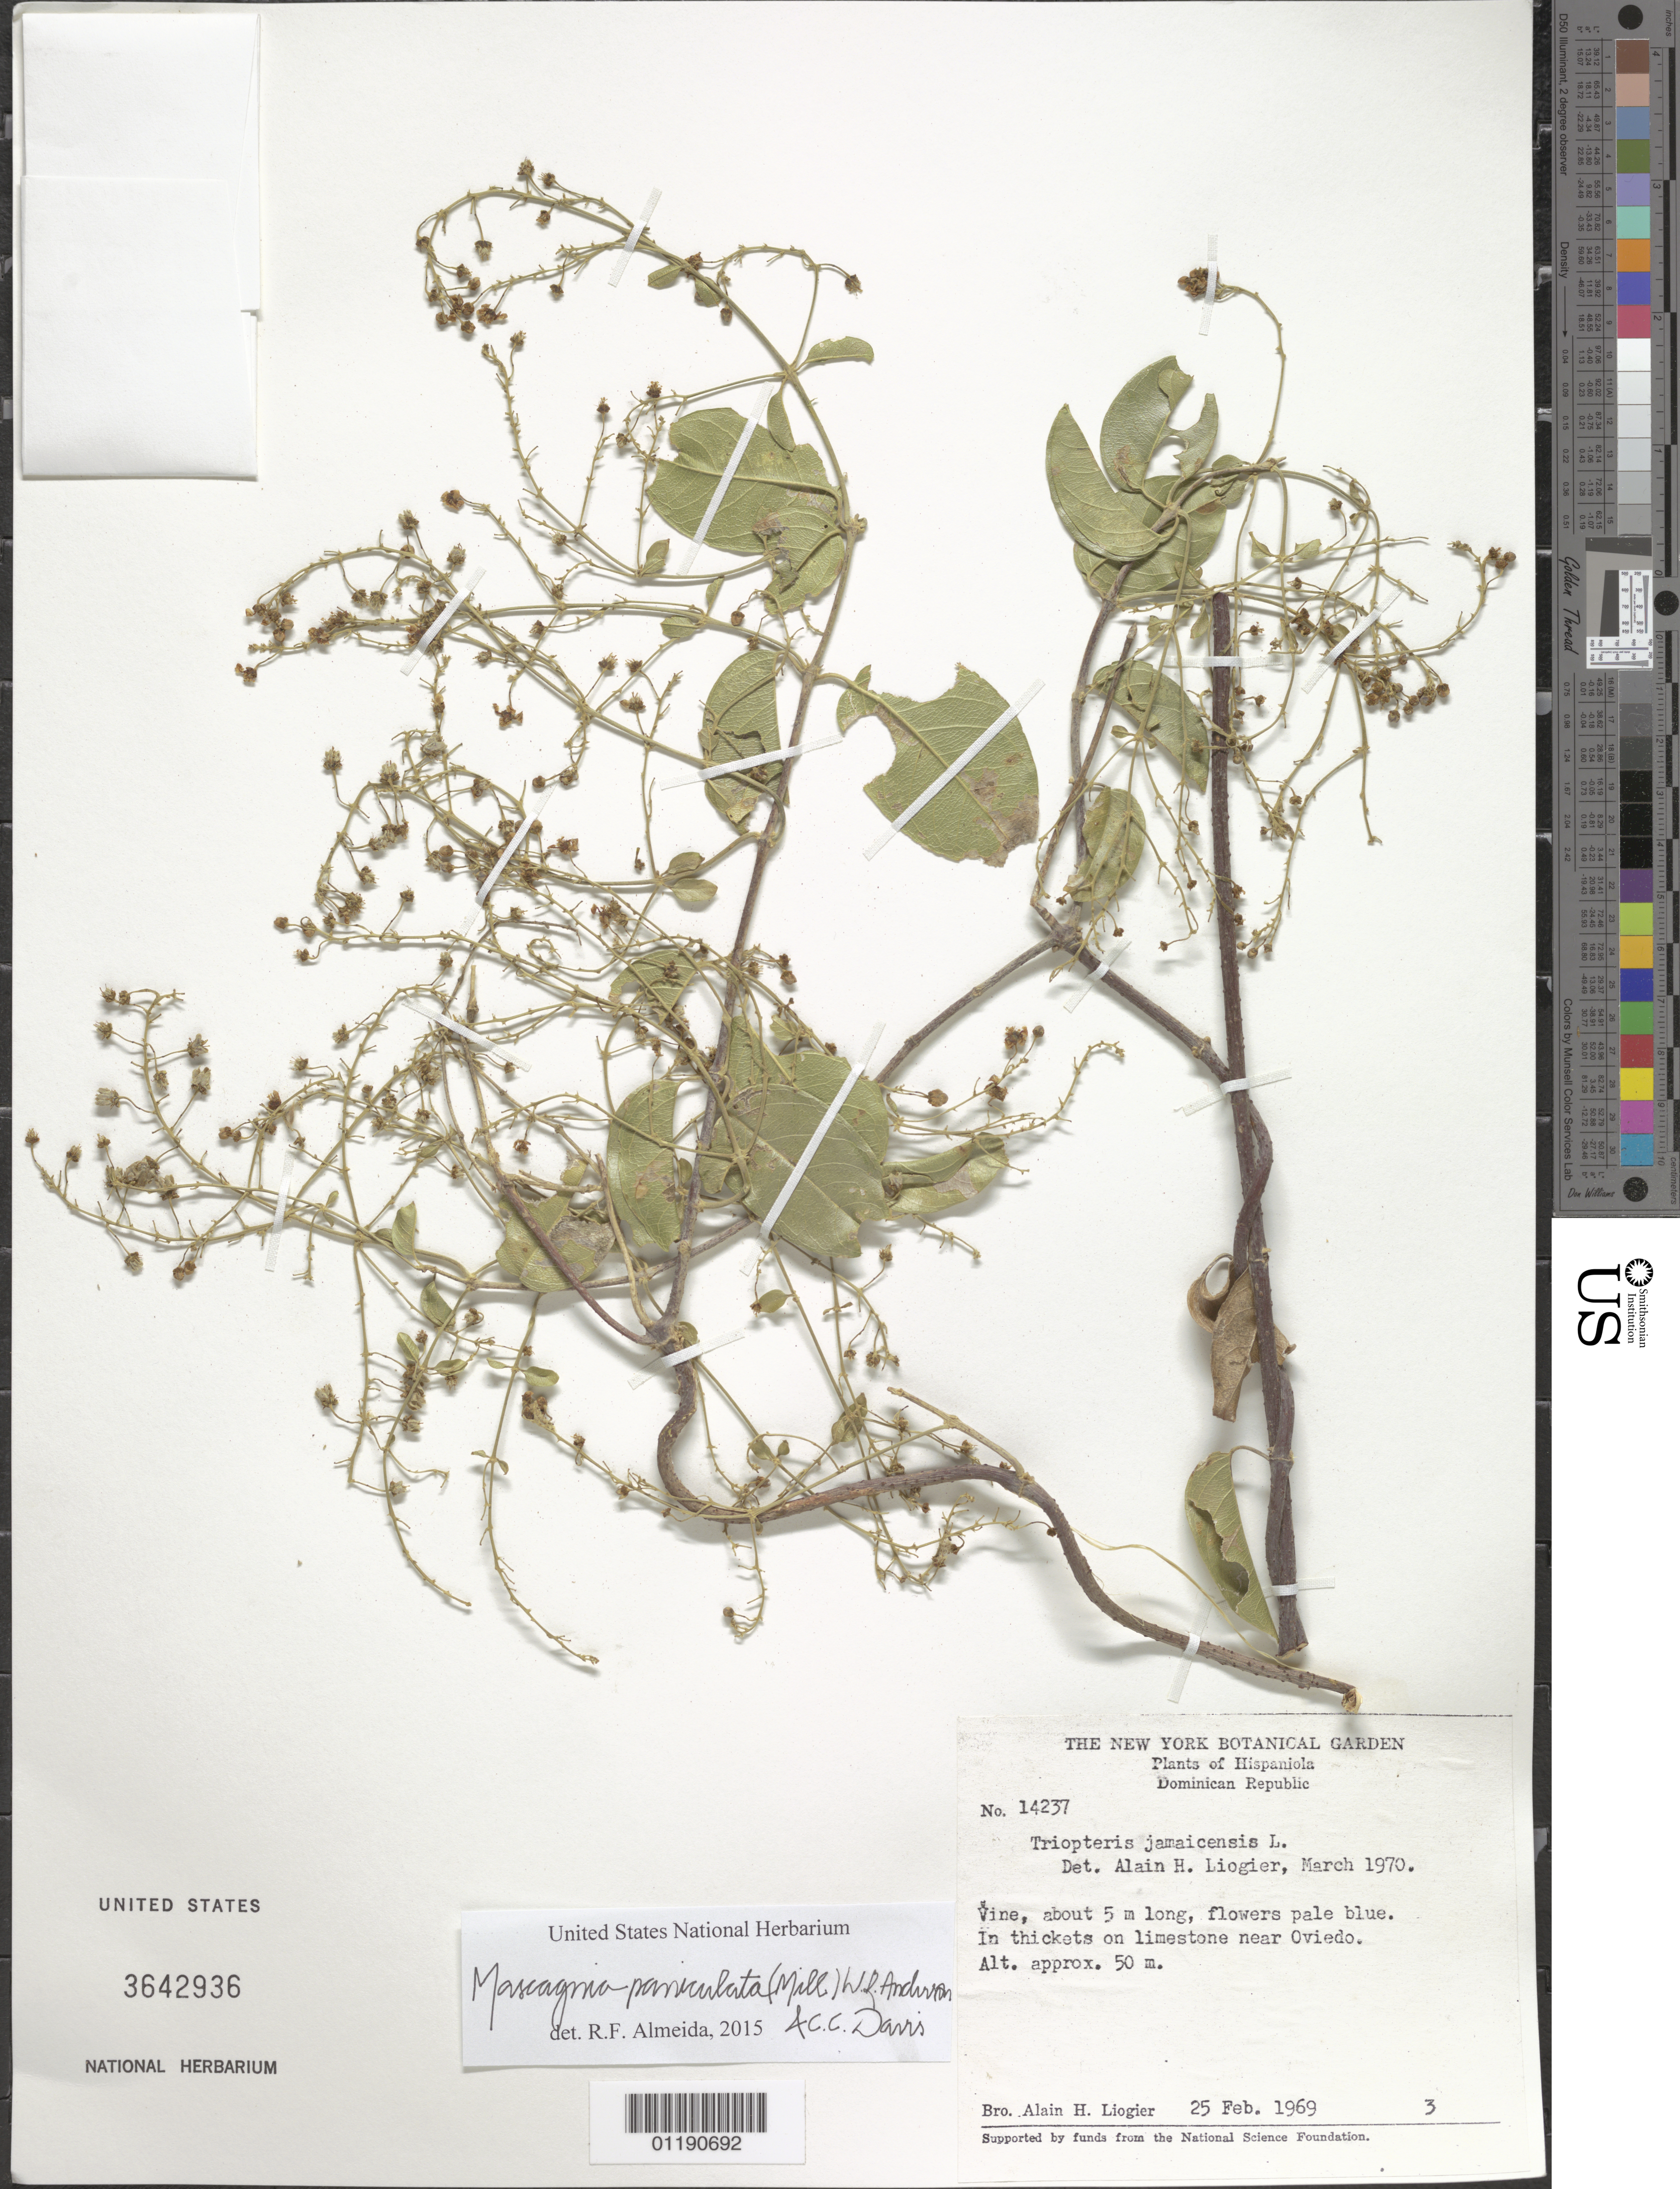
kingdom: Plantae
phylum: Tracheophyta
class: Magnoliopsida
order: Malpighiales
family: Malpighiaceae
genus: Mascagnia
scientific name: Mascagnia paniculata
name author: (Mill.) W.R. Anderson & C. Davis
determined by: De Almeida, R. F., (HUEFS), Universidade Estadual de Feira de Santana (BRAZIL)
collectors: A. H. Liogier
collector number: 14237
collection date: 1969-02-25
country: Dominican Republic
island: Hispaniola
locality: Near Oviedo.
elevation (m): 50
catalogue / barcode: US 3642936